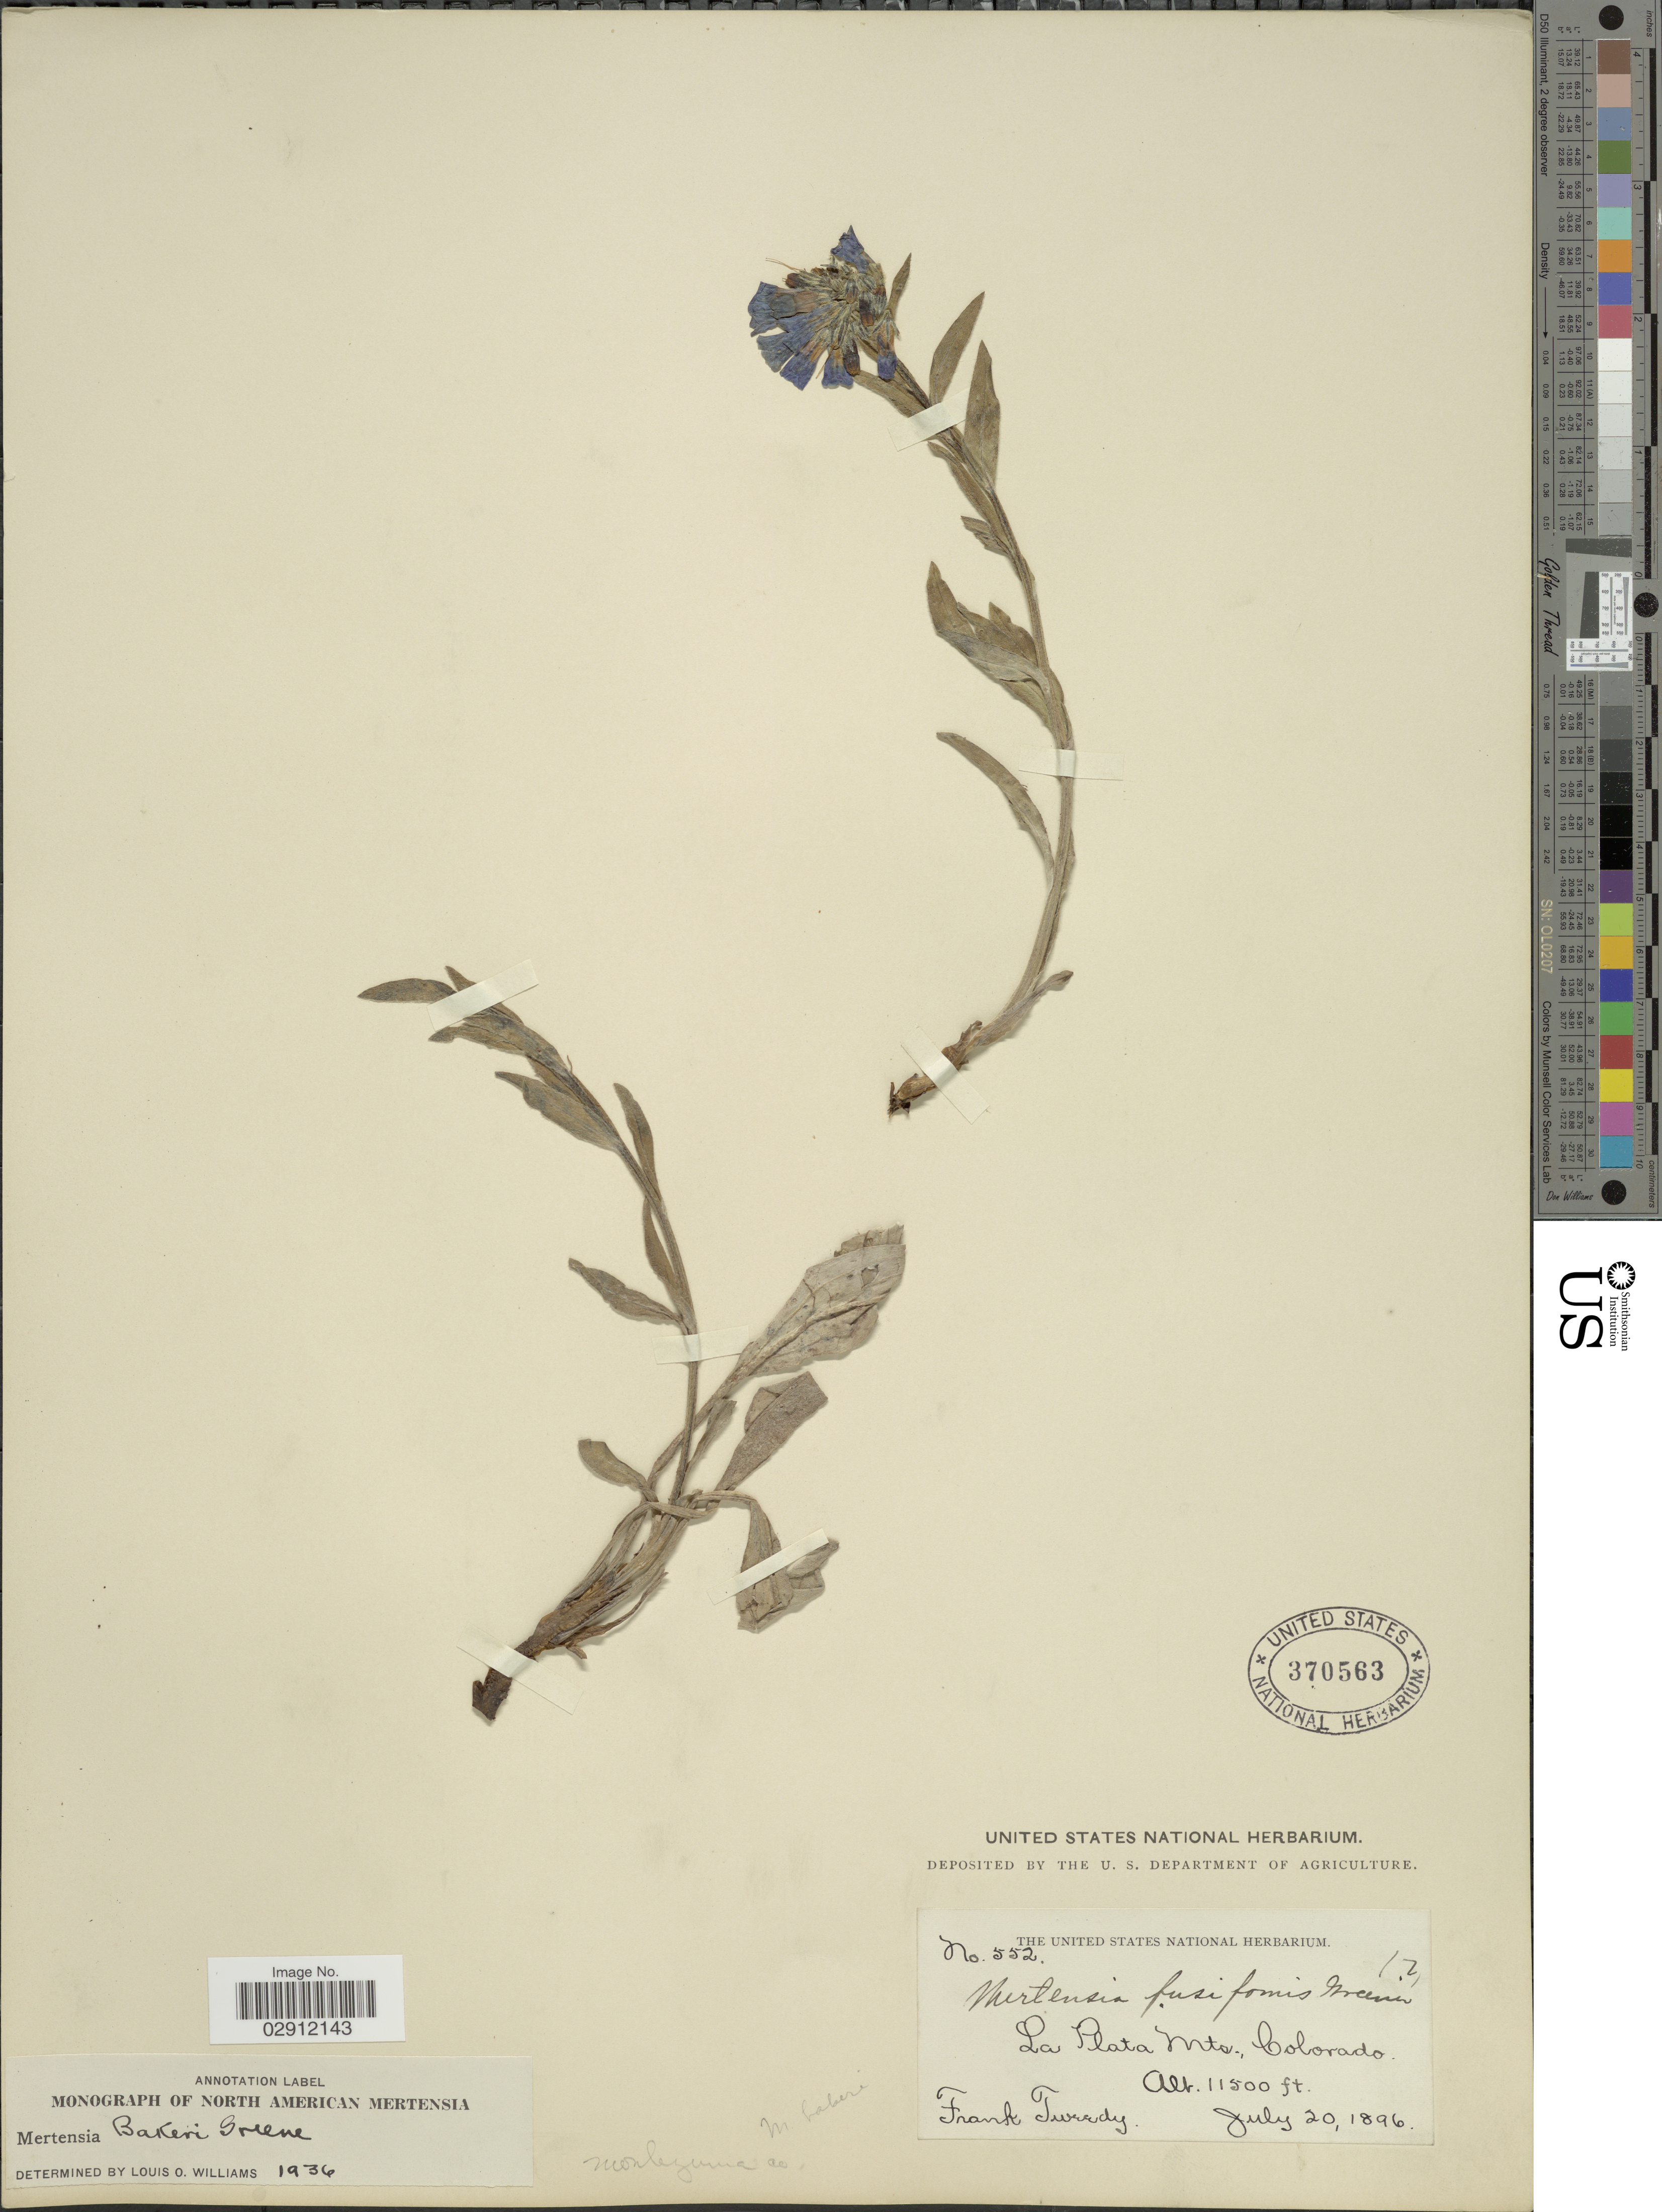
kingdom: Plantae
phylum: Tracheophyta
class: Magnoliopsida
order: Boraginales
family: Boraginaceae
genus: Mertensia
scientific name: Mertensia bakeri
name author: Greene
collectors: F. Tweedy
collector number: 552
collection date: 1896-07-20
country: United States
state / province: Colorado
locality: La Plata Mts. Montezuma Co.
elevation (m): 3505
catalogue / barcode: US 370563